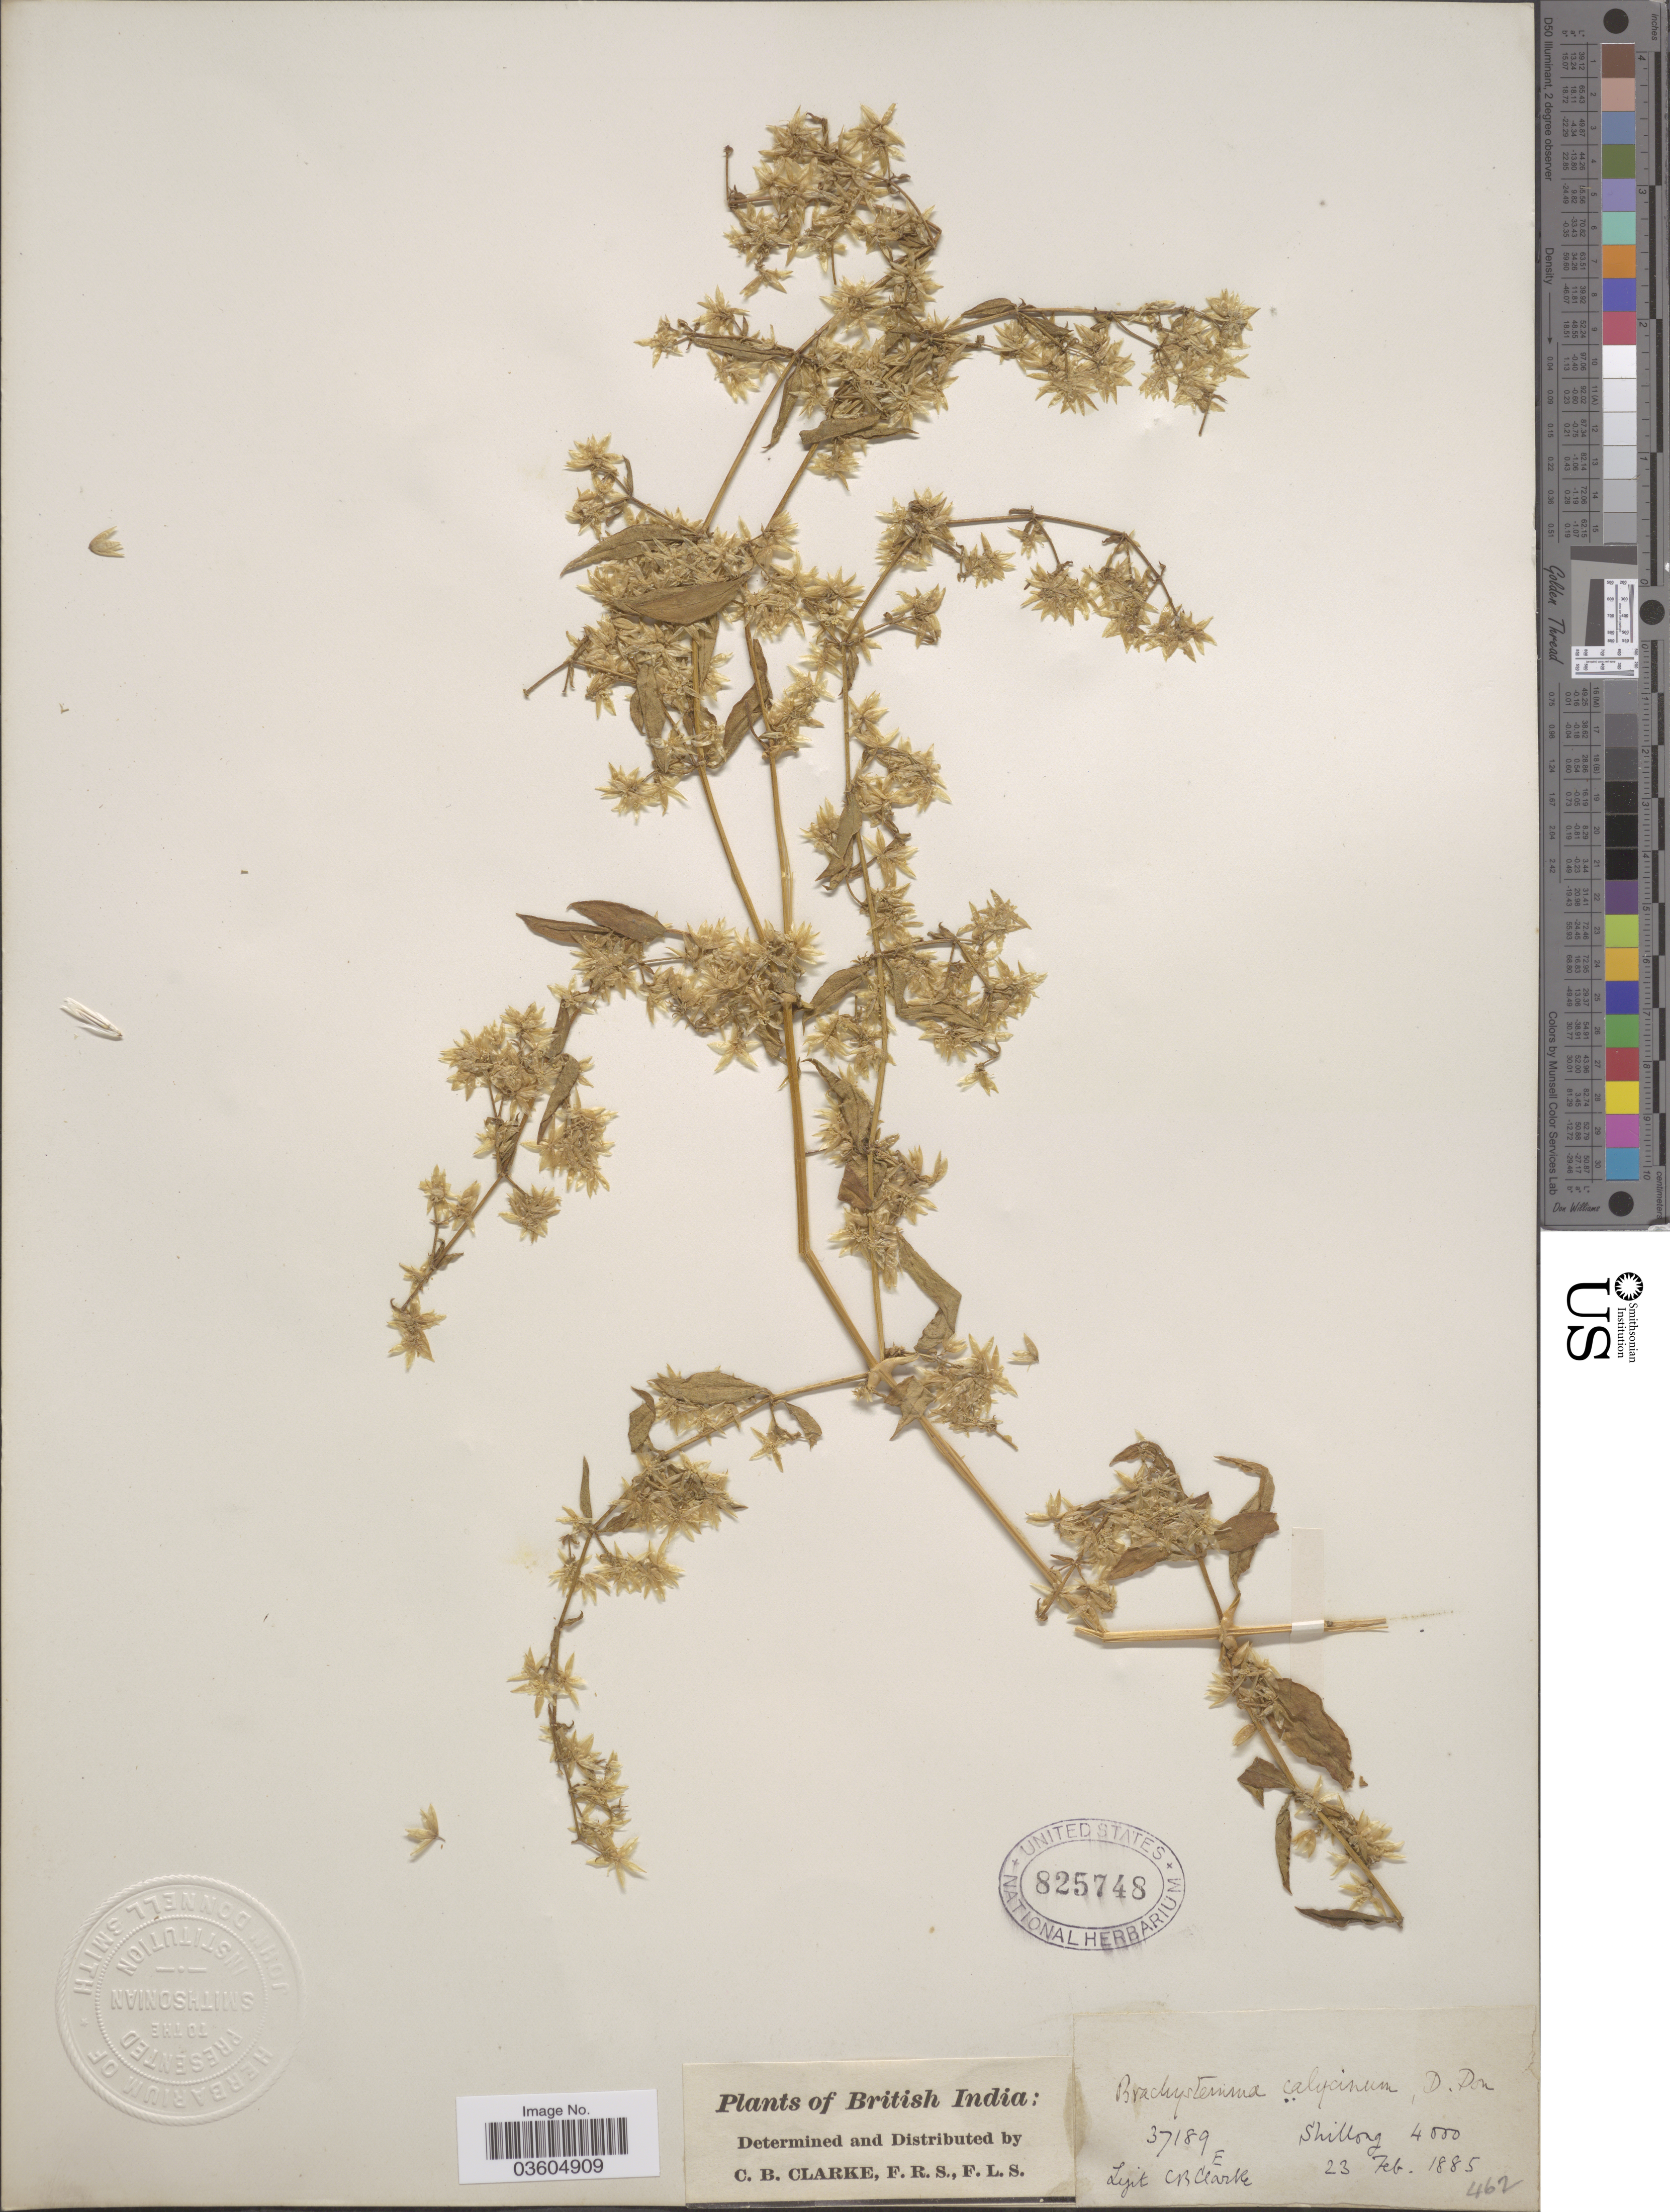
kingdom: Plantae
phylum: Tracheophyta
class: Magnoliopsida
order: Caryophyllales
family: Caryophyllaceae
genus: Brachystemma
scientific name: Brachystemma calycinum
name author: D. Don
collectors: C. B. Clarke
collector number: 37189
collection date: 1885-02-23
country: India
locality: British India. Shillong.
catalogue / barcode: US 825748